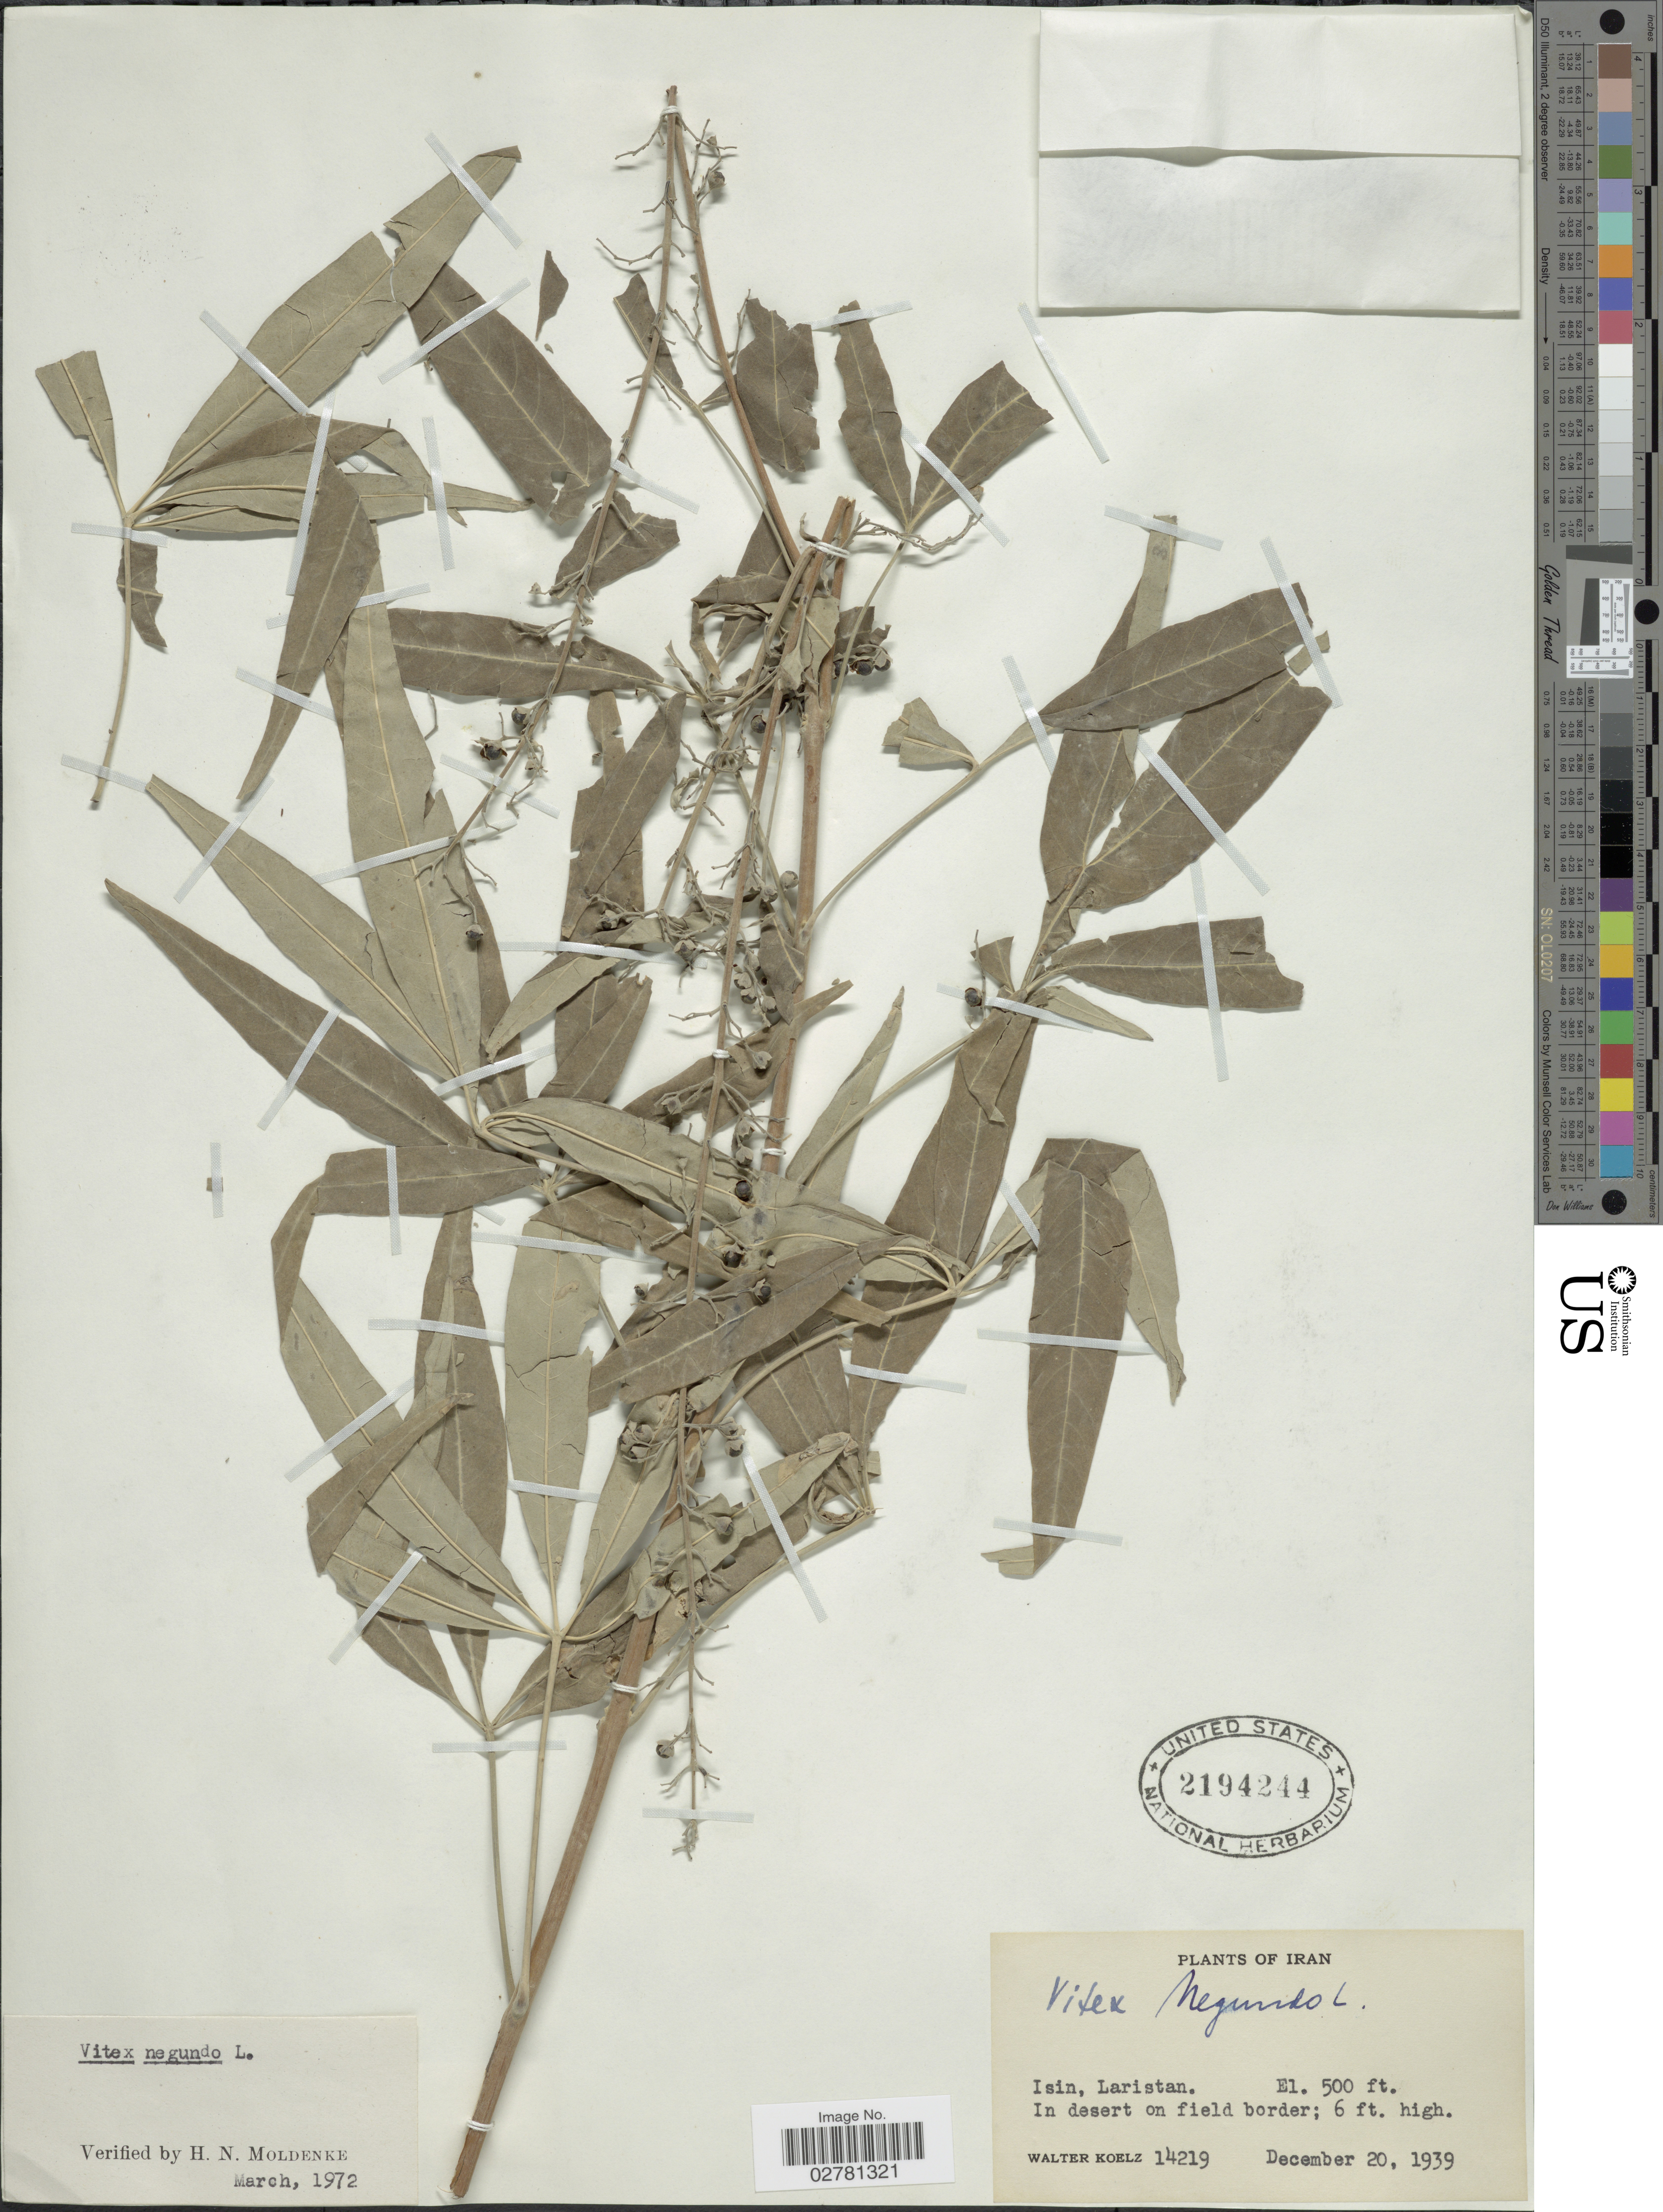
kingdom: Plantae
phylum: Tracheophyta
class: Magnoliopsida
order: Lamiales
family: Lamiaceae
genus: Vitex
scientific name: Vitex negundo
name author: L.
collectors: W. N. Koelz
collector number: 14219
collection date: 1939-12-20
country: Iran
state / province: Hormozgan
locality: Isin. Laristan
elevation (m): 152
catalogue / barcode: US 2194244